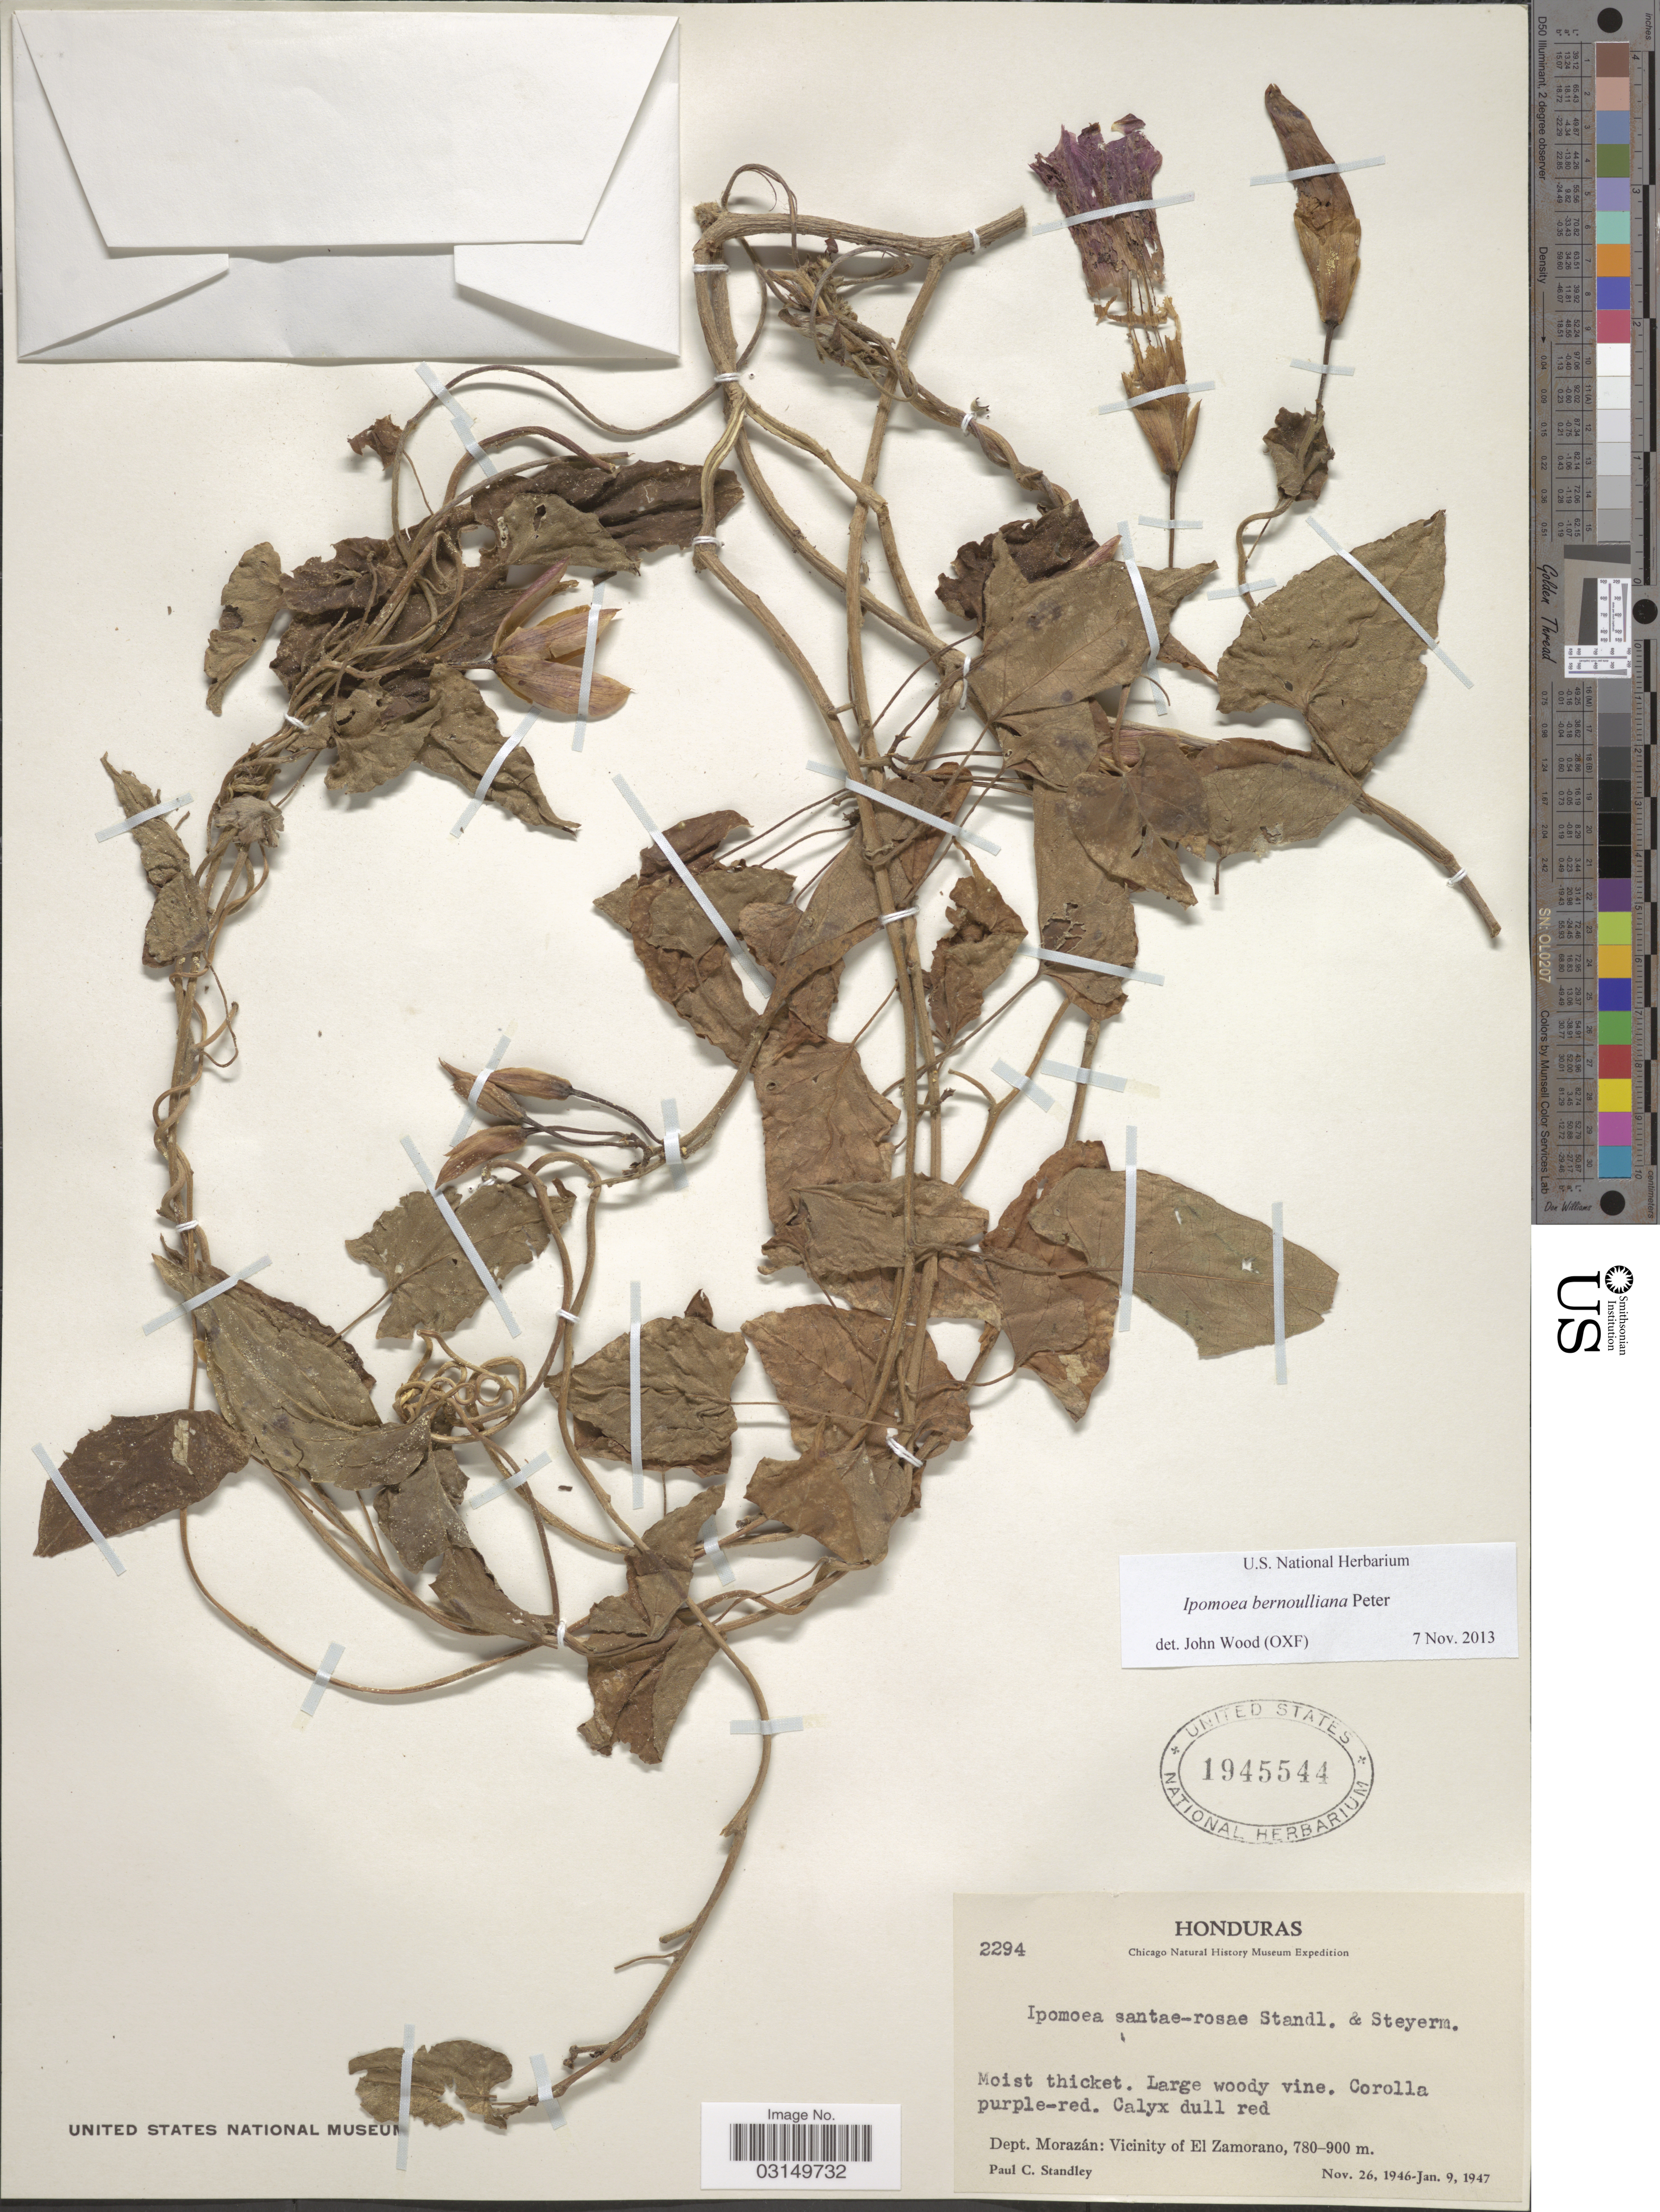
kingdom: Plantae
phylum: Tracheophyta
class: Magnoliopsida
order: Solanales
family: Convolvulaceae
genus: Ipomoea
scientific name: Ipomoea bernoulliana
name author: Peter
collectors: P. C. Standley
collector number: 2294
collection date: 1946-11-26/1947-01-09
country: Honduras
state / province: Fco. Morazán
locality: Dept. Morazán: Vicinity of El Zamorano.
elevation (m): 780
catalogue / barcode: US 1945544